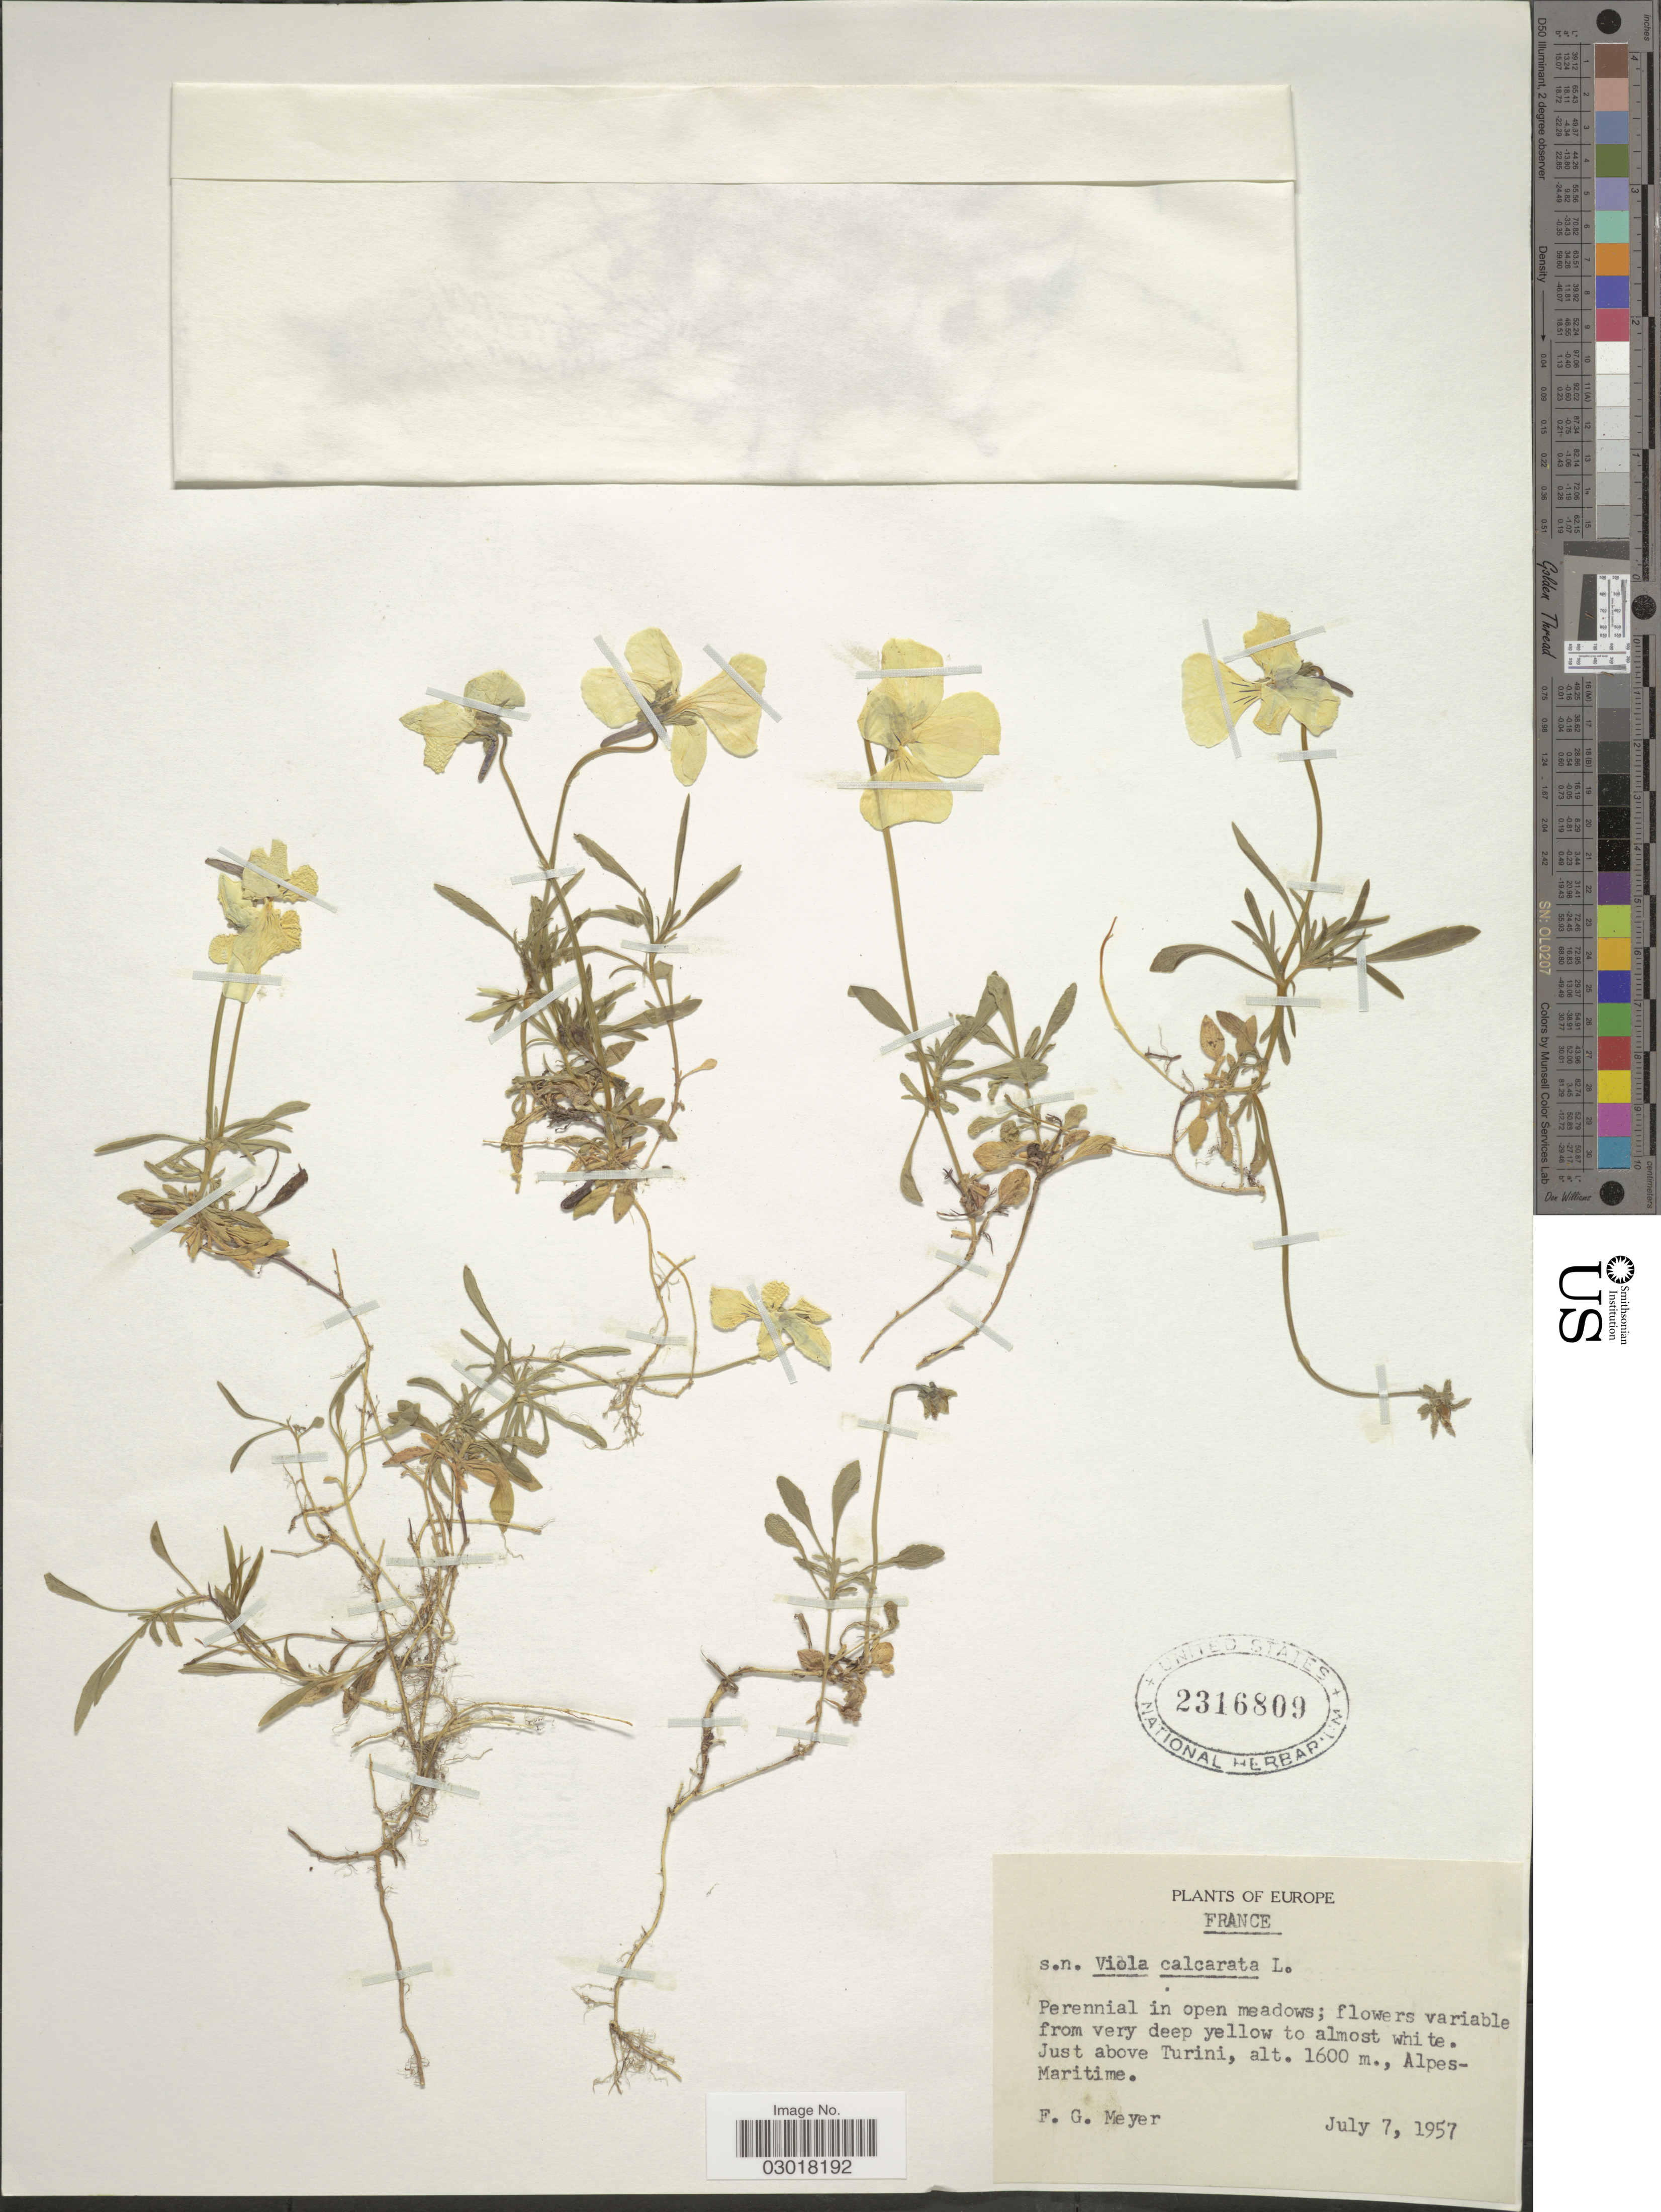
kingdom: Plantae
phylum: Tracheophyta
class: Magnoliopsida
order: Malpighiales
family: Violaceae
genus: Viola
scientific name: Viola calcarata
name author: L.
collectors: F. G. Meyer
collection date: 1957-07-07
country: France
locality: Just above Turini., Alpes-Maritime.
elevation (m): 1600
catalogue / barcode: US 2316809